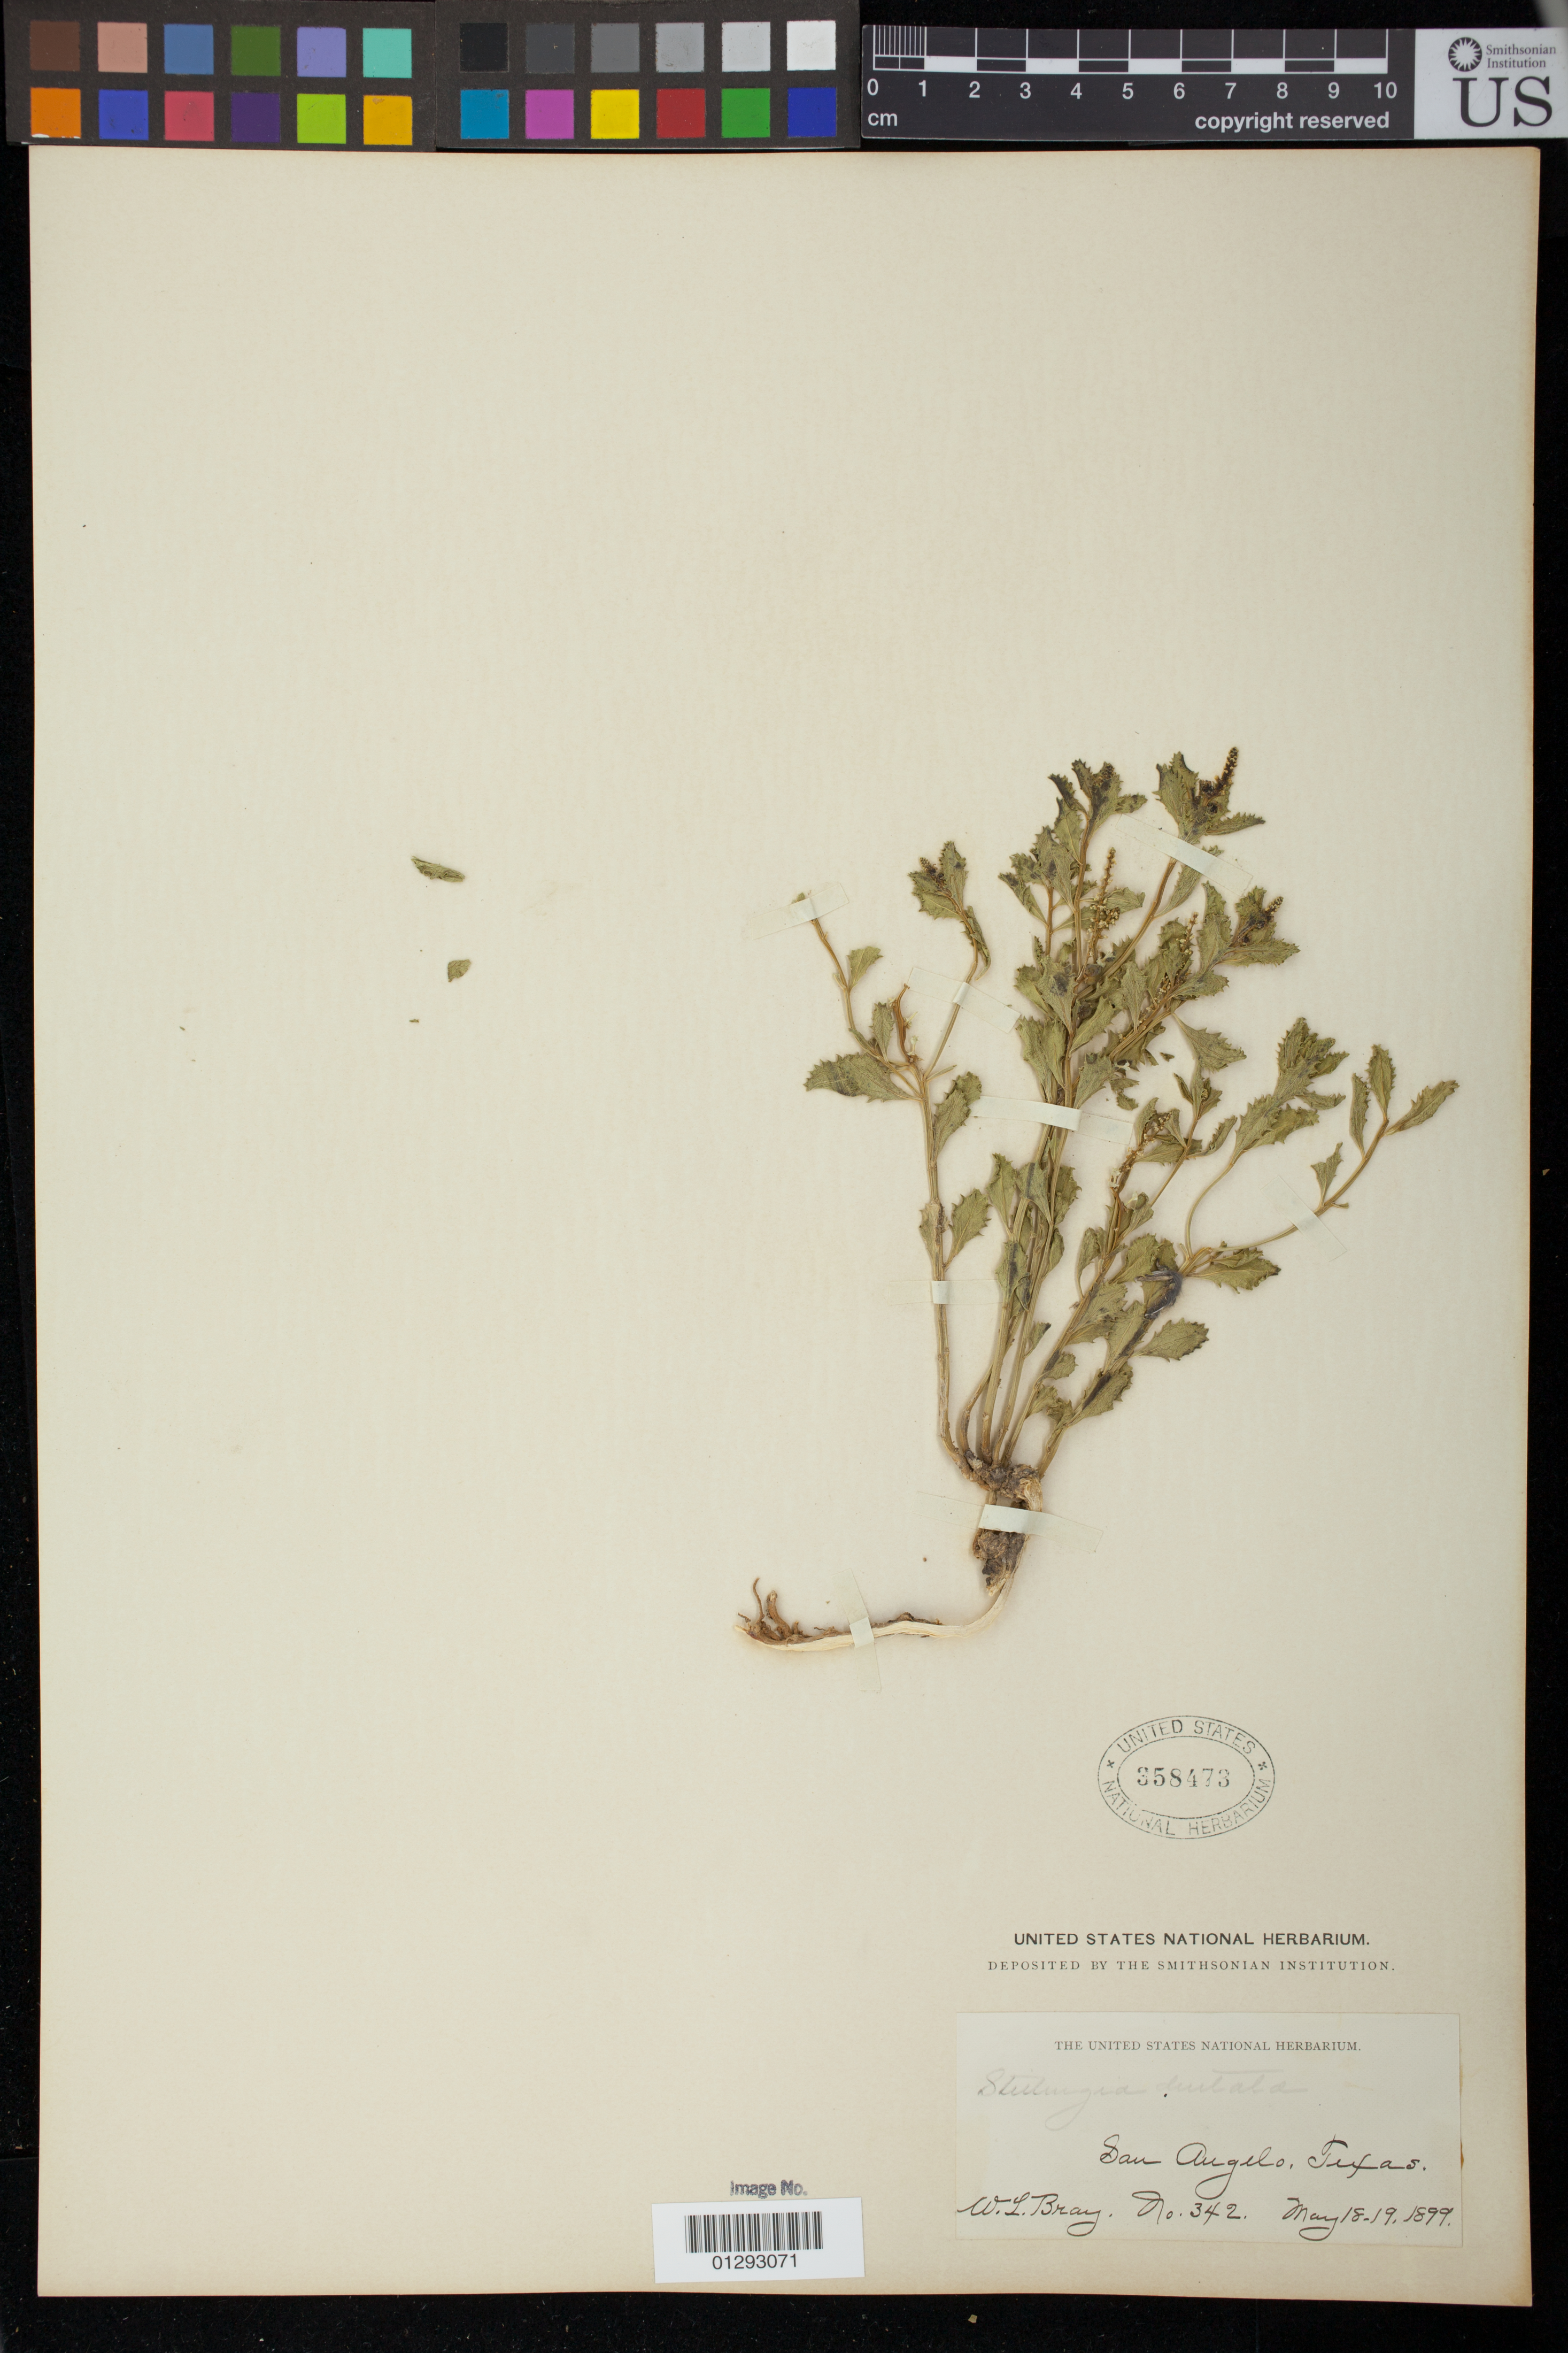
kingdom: Plantae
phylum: Tracheophyta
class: Magnoliopsida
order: Malpighiales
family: Euphorbiaceae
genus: Stillingia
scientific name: Stillingia treculiana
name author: (Müll. Arg.) I.M. Johnst.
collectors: W. L. Bray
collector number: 342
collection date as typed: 18 May 1899 to 19 May 1899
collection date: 1899-05-18/1899-05-19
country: United States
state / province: Texas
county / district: Tom Green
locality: San angelo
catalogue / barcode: US 358473